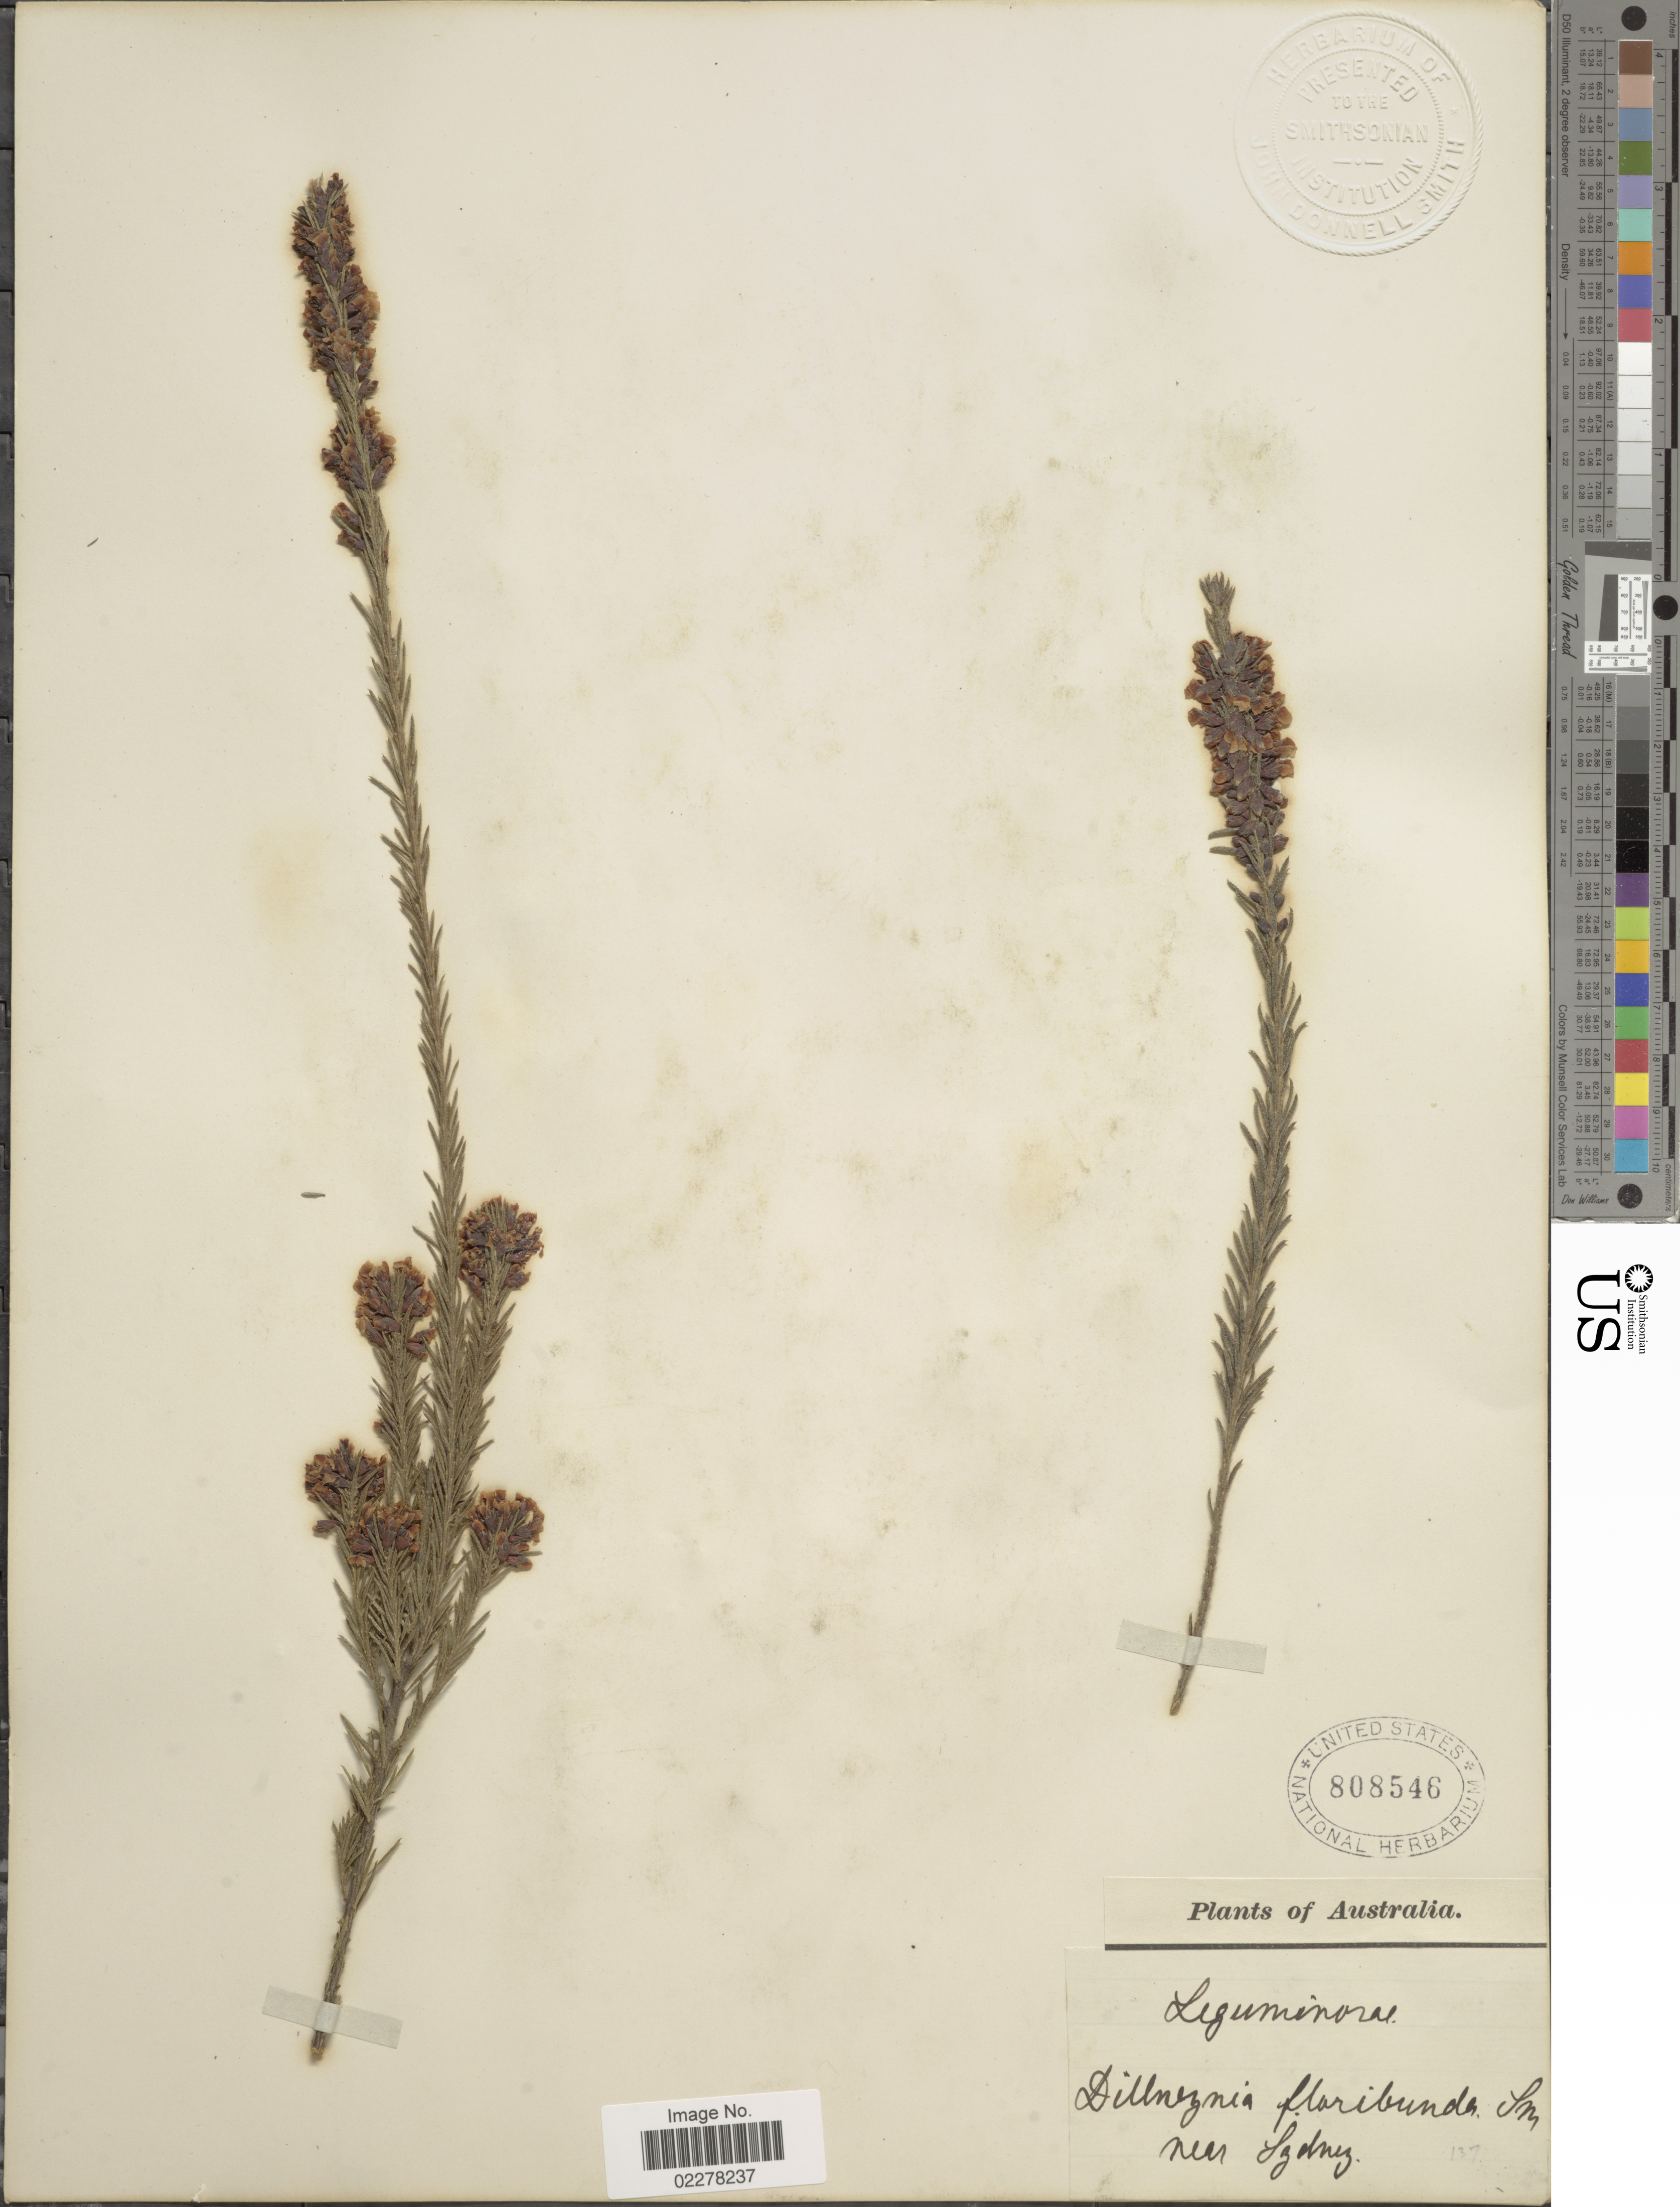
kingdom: Plantae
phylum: Tracheophyta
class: Magnoliopsida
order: Fabales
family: Fabaceae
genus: Dillwynia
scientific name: Dillwynia floribunda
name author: Sm.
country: Australia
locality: Near Sydney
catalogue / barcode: US 808546